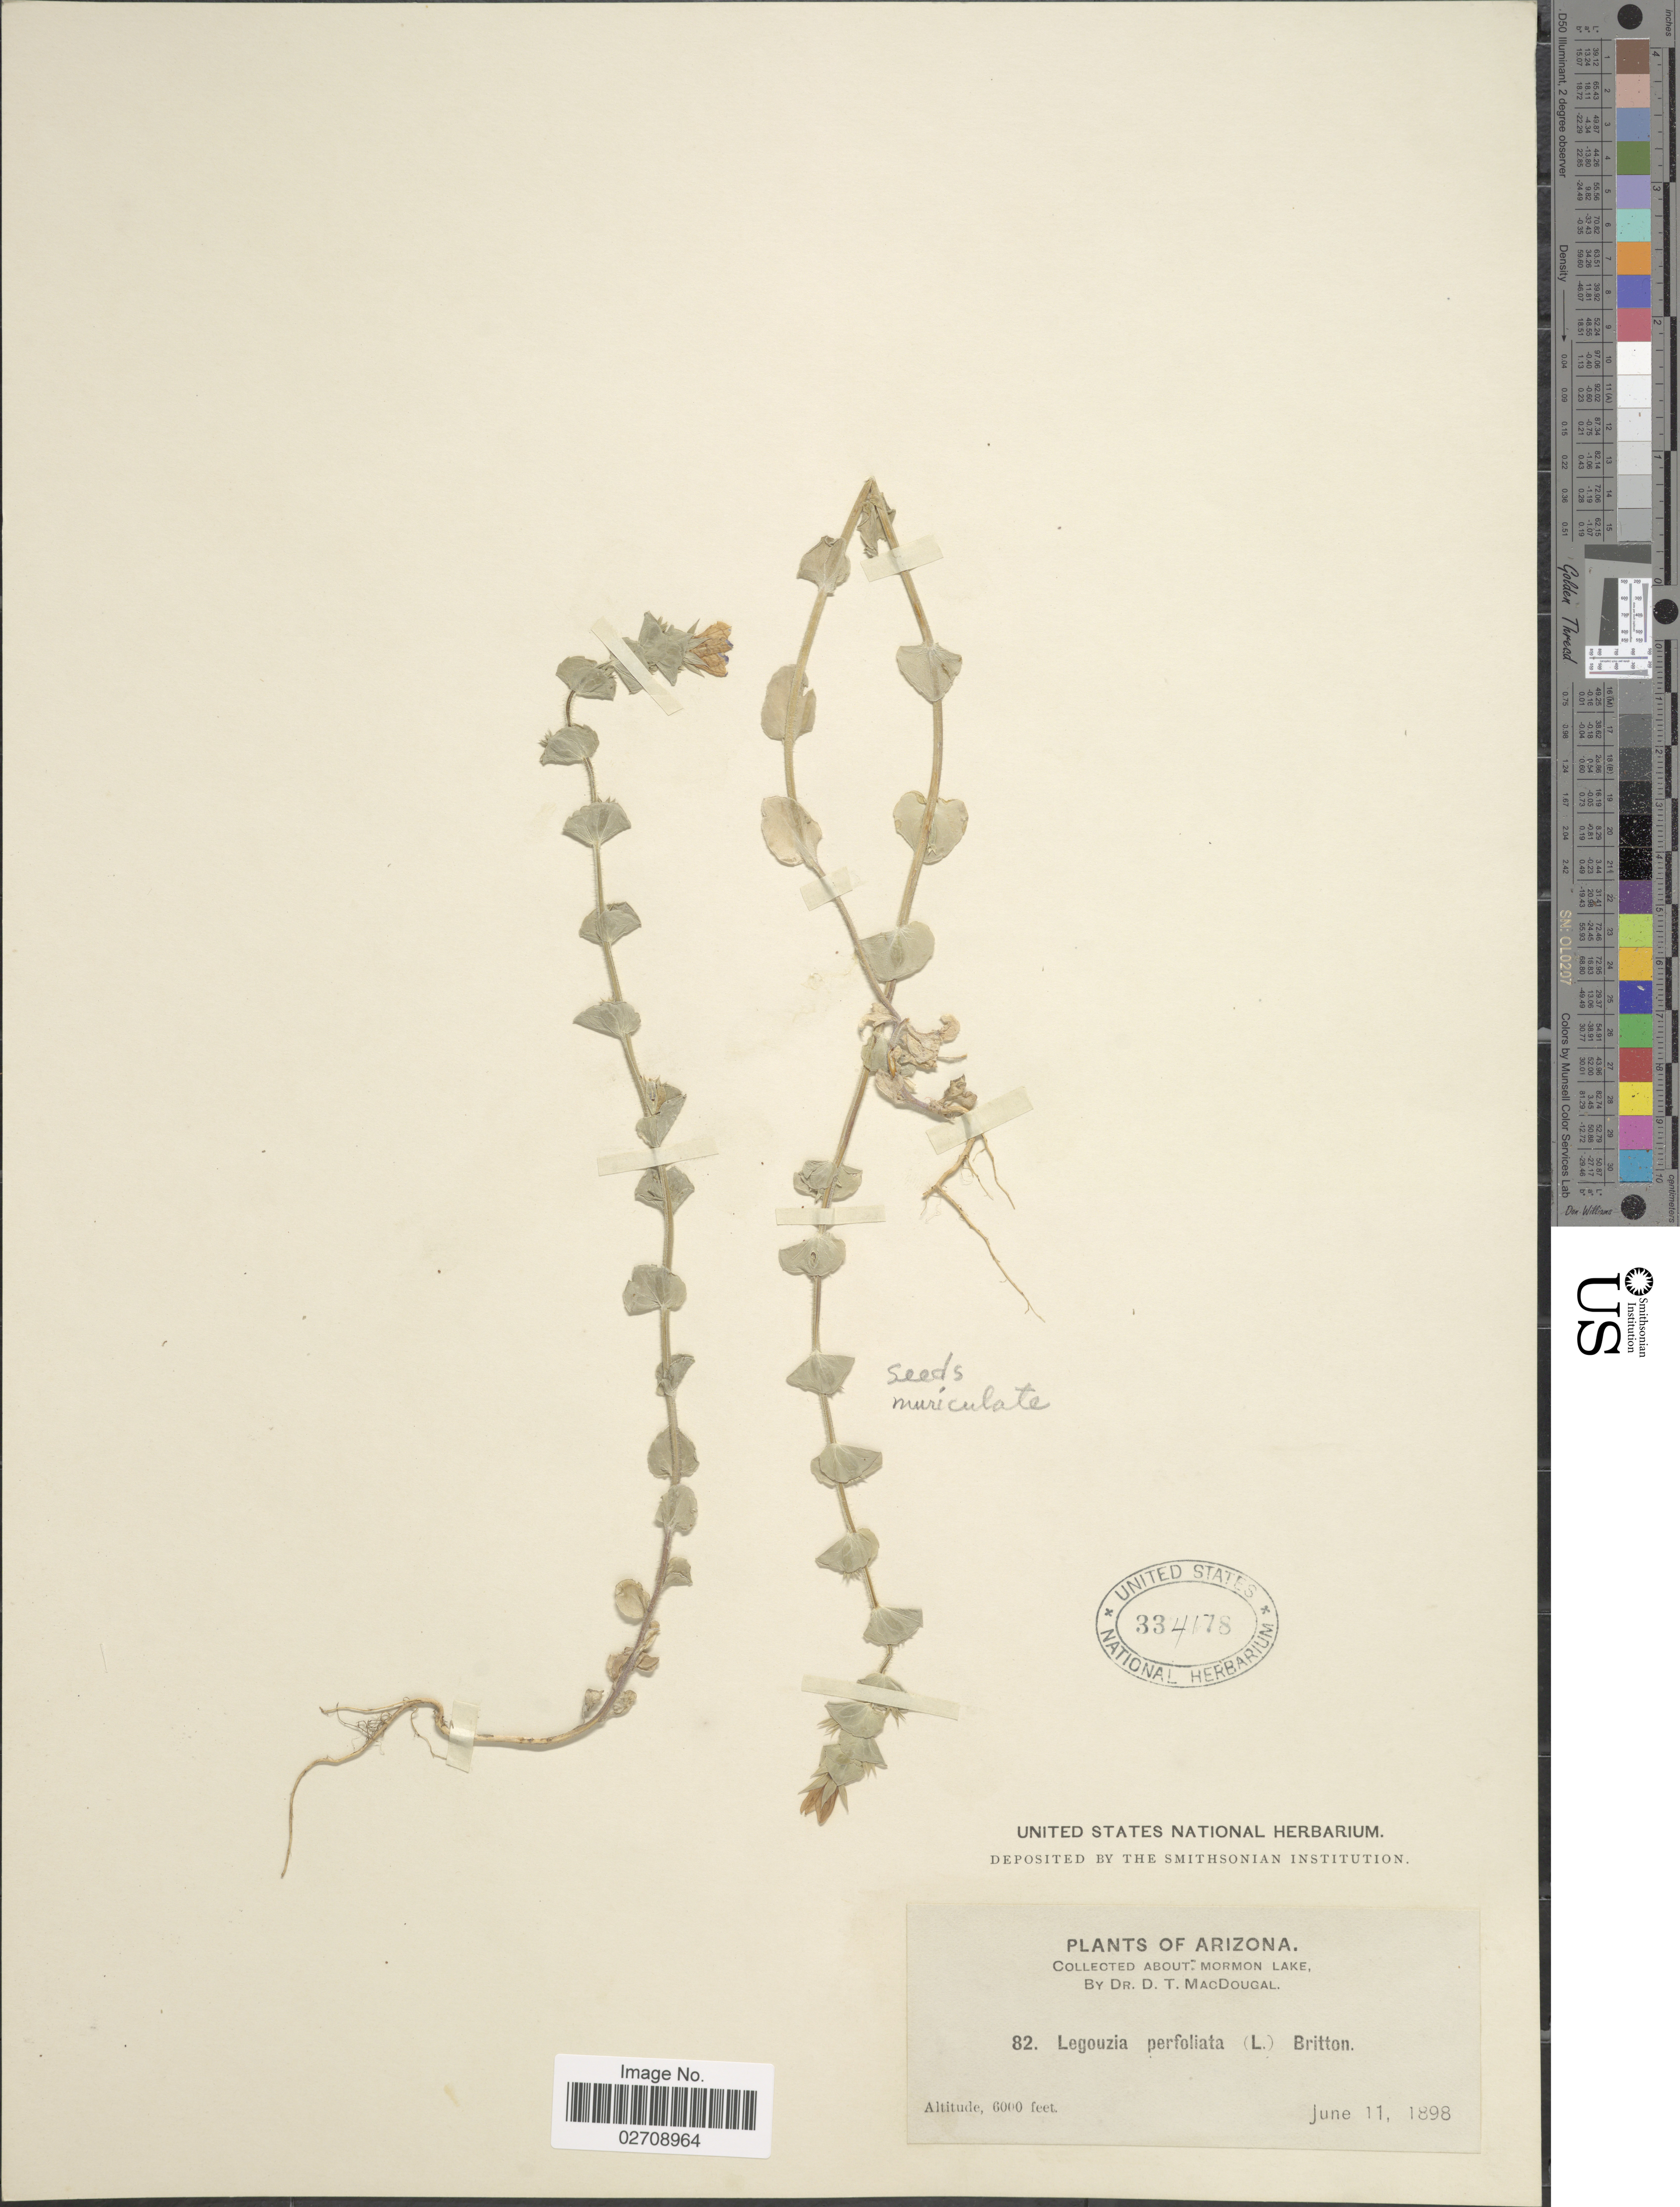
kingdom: Plantae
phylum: Tracheophyta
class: Magnoliopsida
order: Asterales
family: Campanulaceae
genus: Triodanis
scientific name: Triodanis perfoliata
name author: (L.) Nieuwl.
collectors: D. T. MacDougal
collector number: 82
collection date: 1898-06-11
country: United States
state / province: Arizona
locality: About Mormon Lake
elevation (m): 1829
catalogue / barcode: US 334178